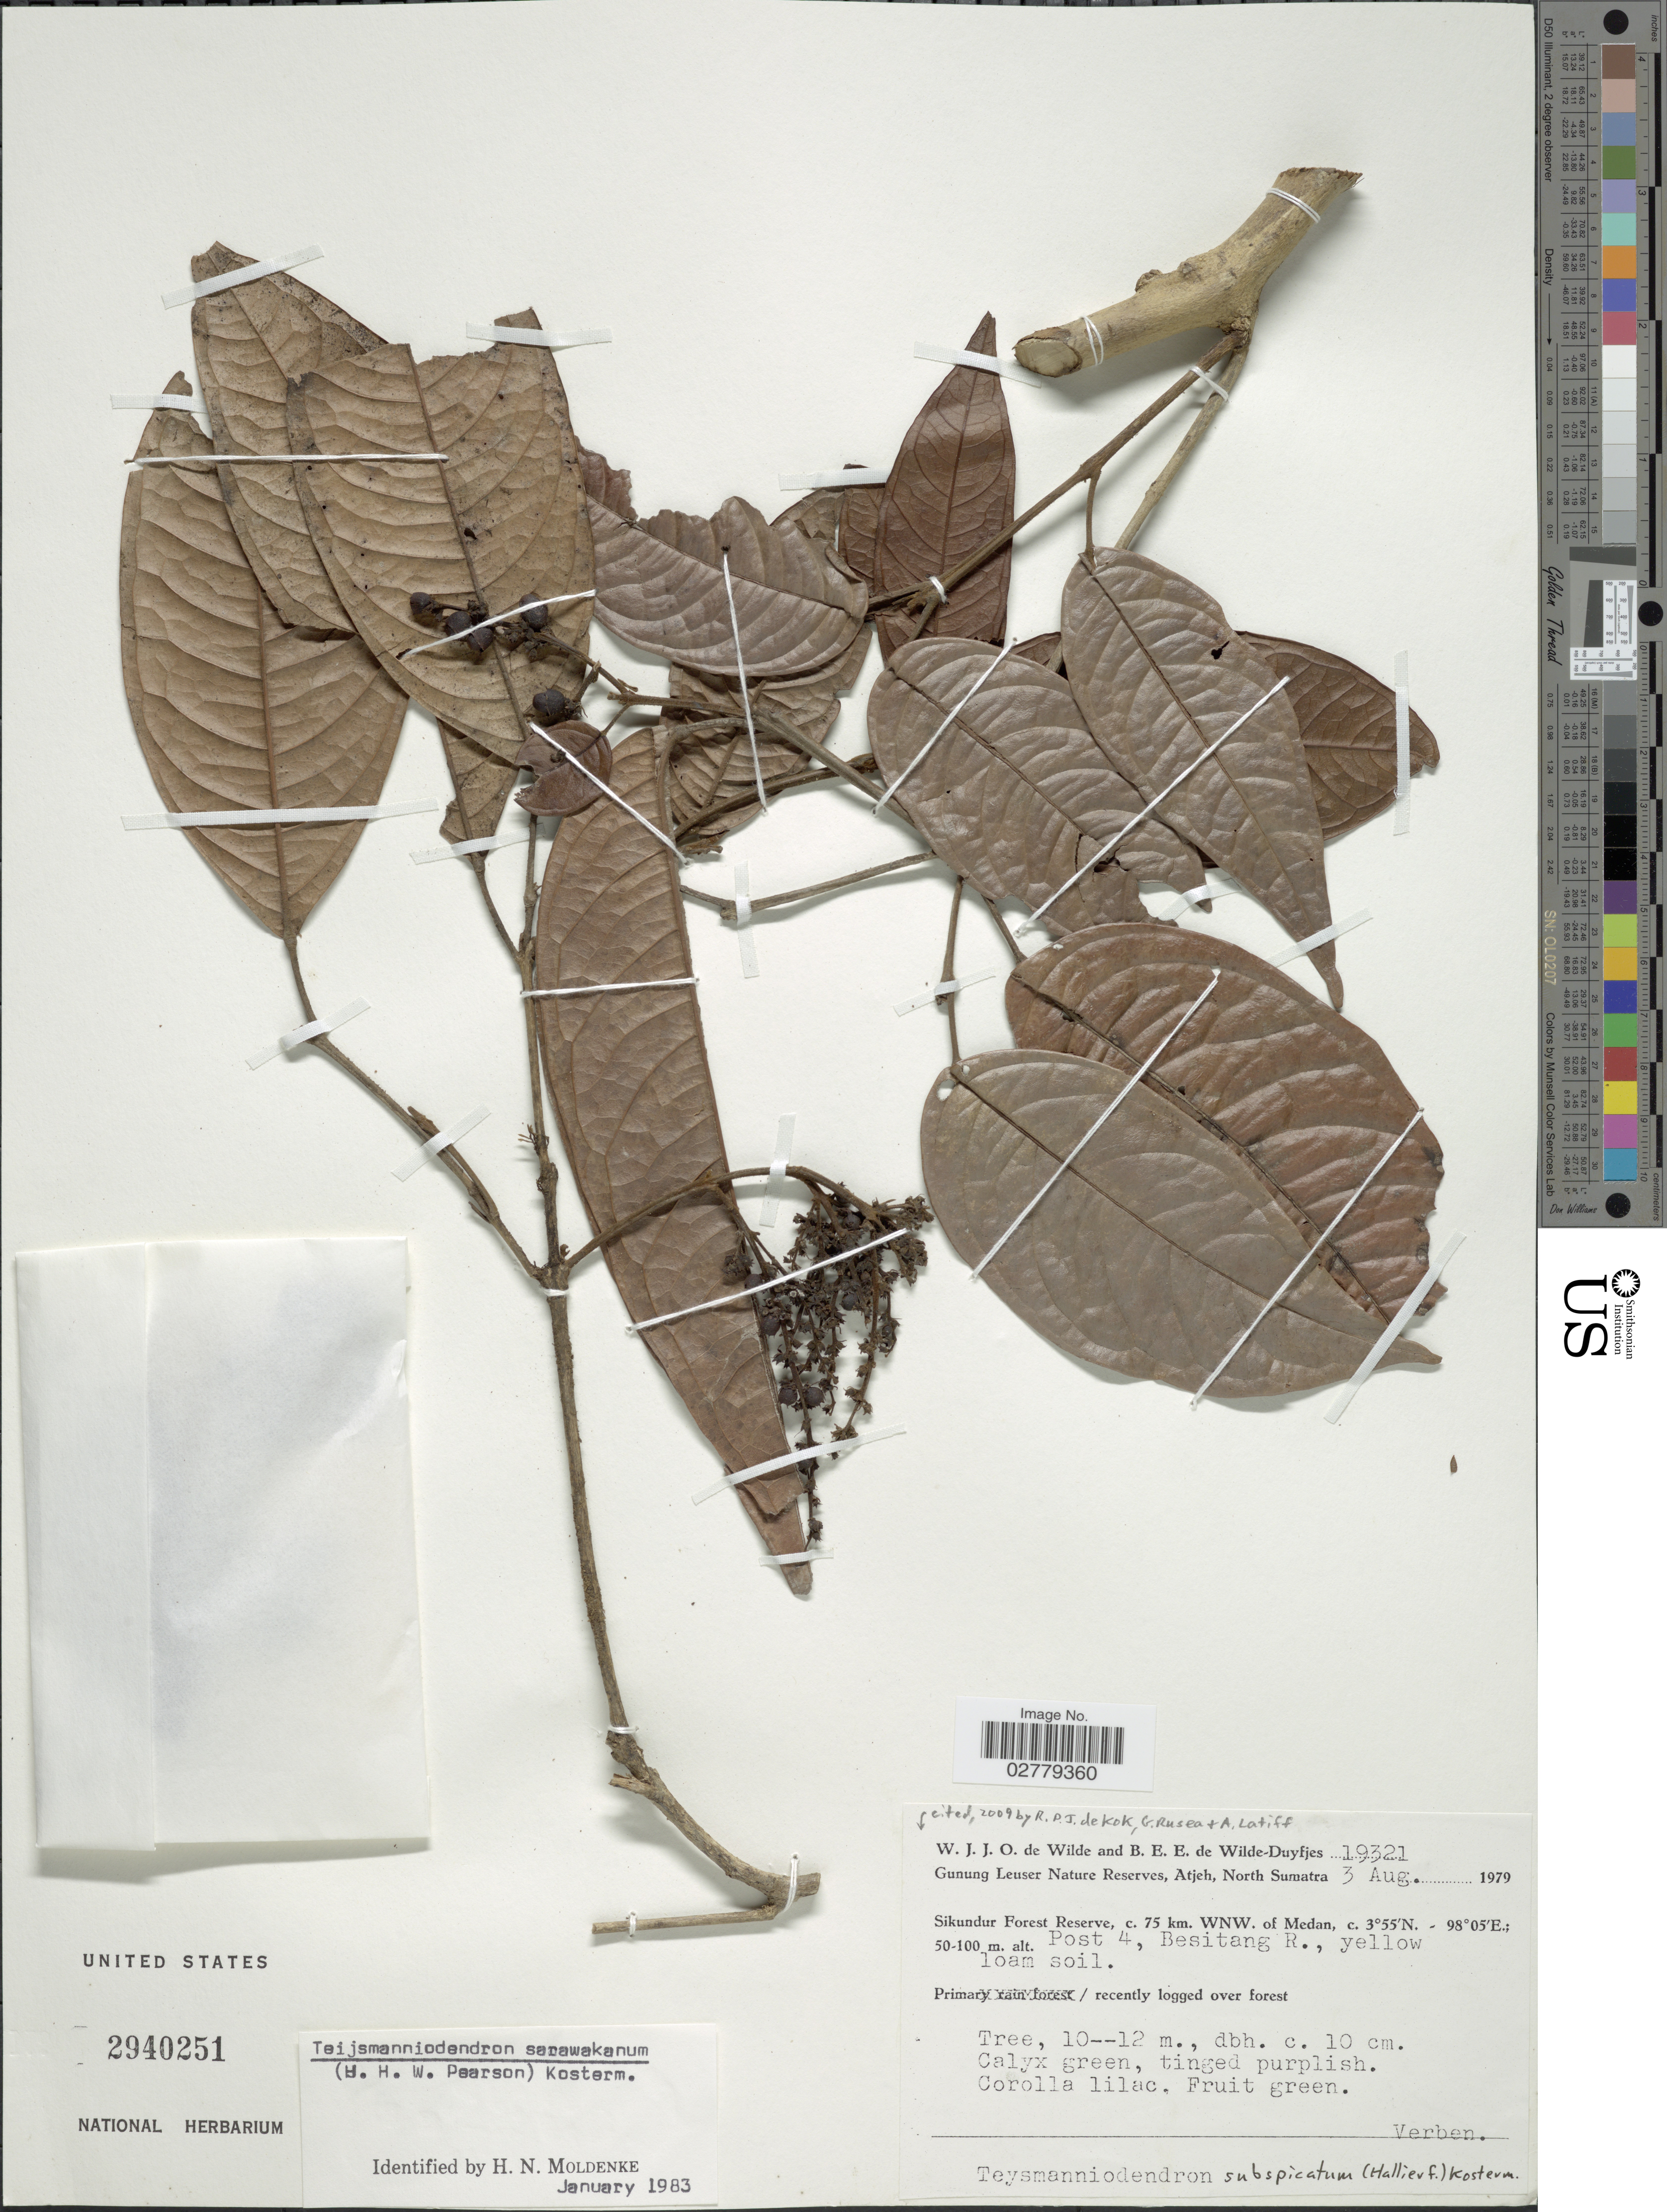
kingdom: Plantae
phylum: Tracheophyta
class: Magnoliopsida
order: Lamiales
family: Lamiaceae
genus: Teijsmanniodendron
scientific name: Teijsmanniodendron subspicatum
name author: (Hallier f.) Kosterm.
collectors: W. J. de Wilde & B. E. de Wilde-Duyfjes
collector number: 19321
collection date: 1979-08-03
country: Indonesia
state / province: Sumatra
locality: Gunung Leuser Nature Reserves, Atjeh, North Sumatra. Sikundur Forest Reserve, c. 75 km. WNW of Medan. Post 4, Besitang R.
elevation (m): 50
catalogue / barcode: US 2940251